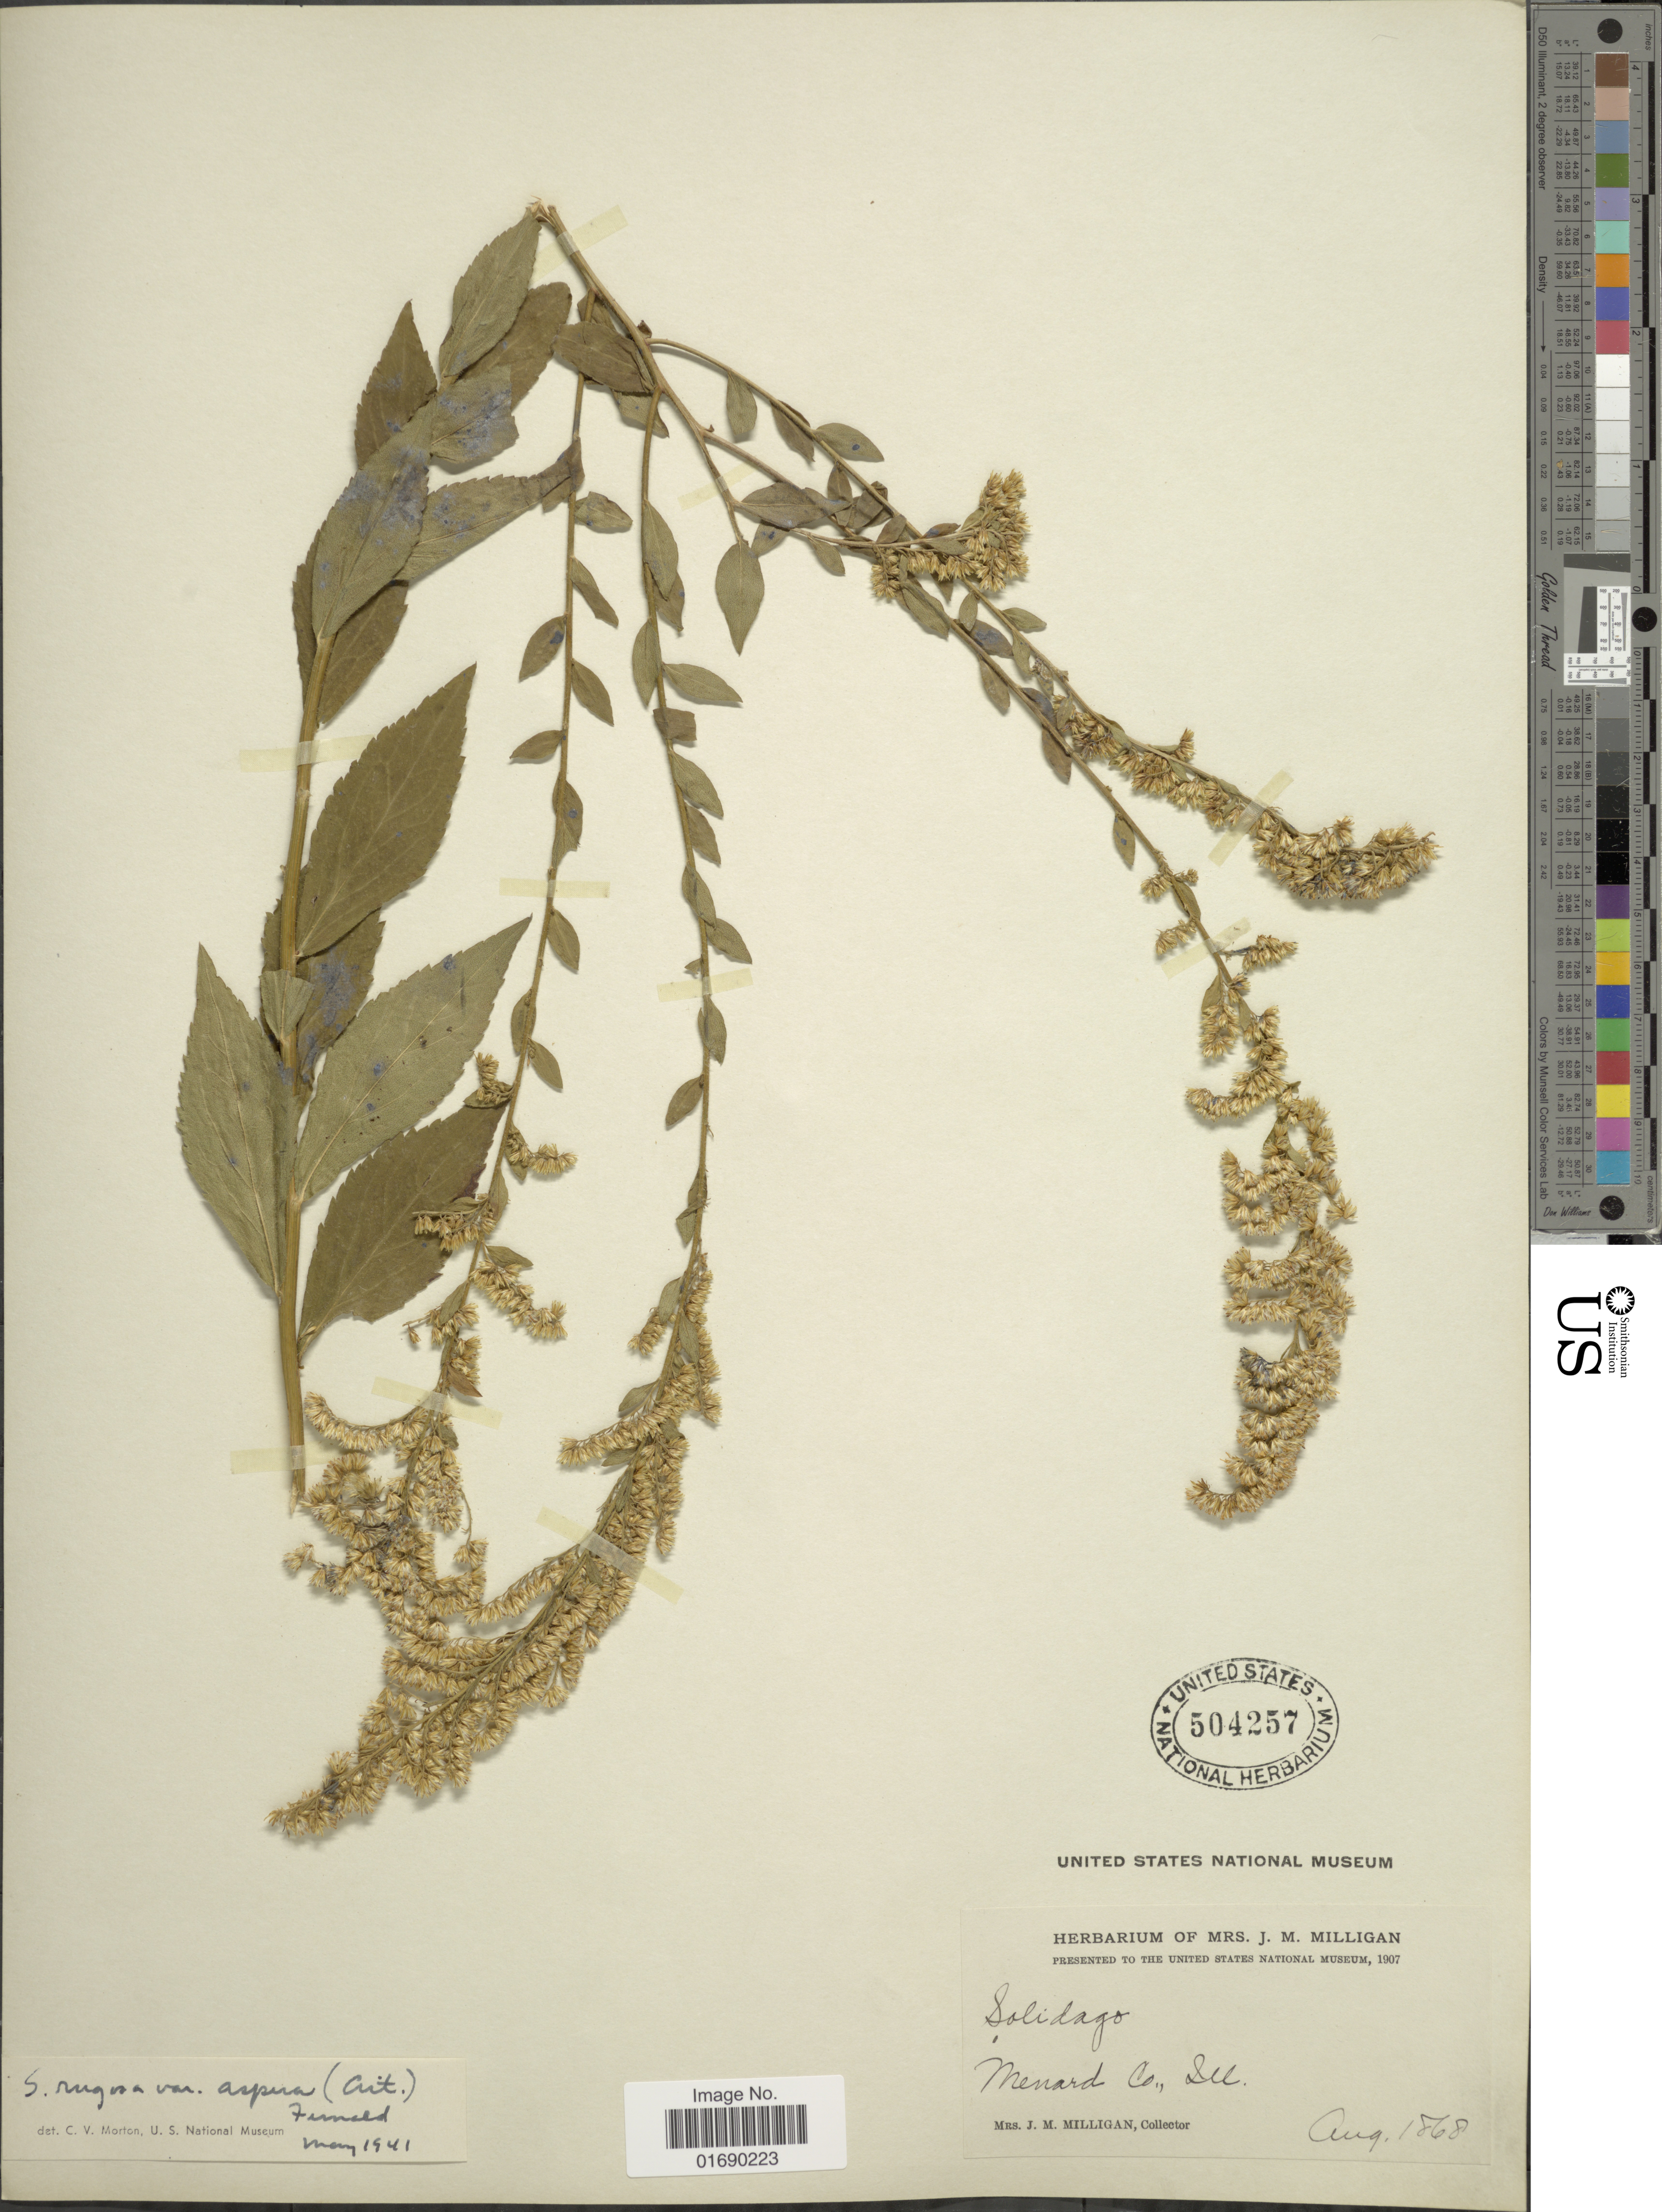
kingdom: Plantae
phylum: Tracheophyta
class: Magnoliopsida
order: Asterales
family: Asteraceae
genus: Solidago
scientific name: Solidago rugosa var. aspera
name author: (Aiton) Cronq.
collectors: J. M. Milligan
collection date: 1868-08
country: United States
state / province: Illinois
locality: Menard Co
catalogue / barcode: US 504257